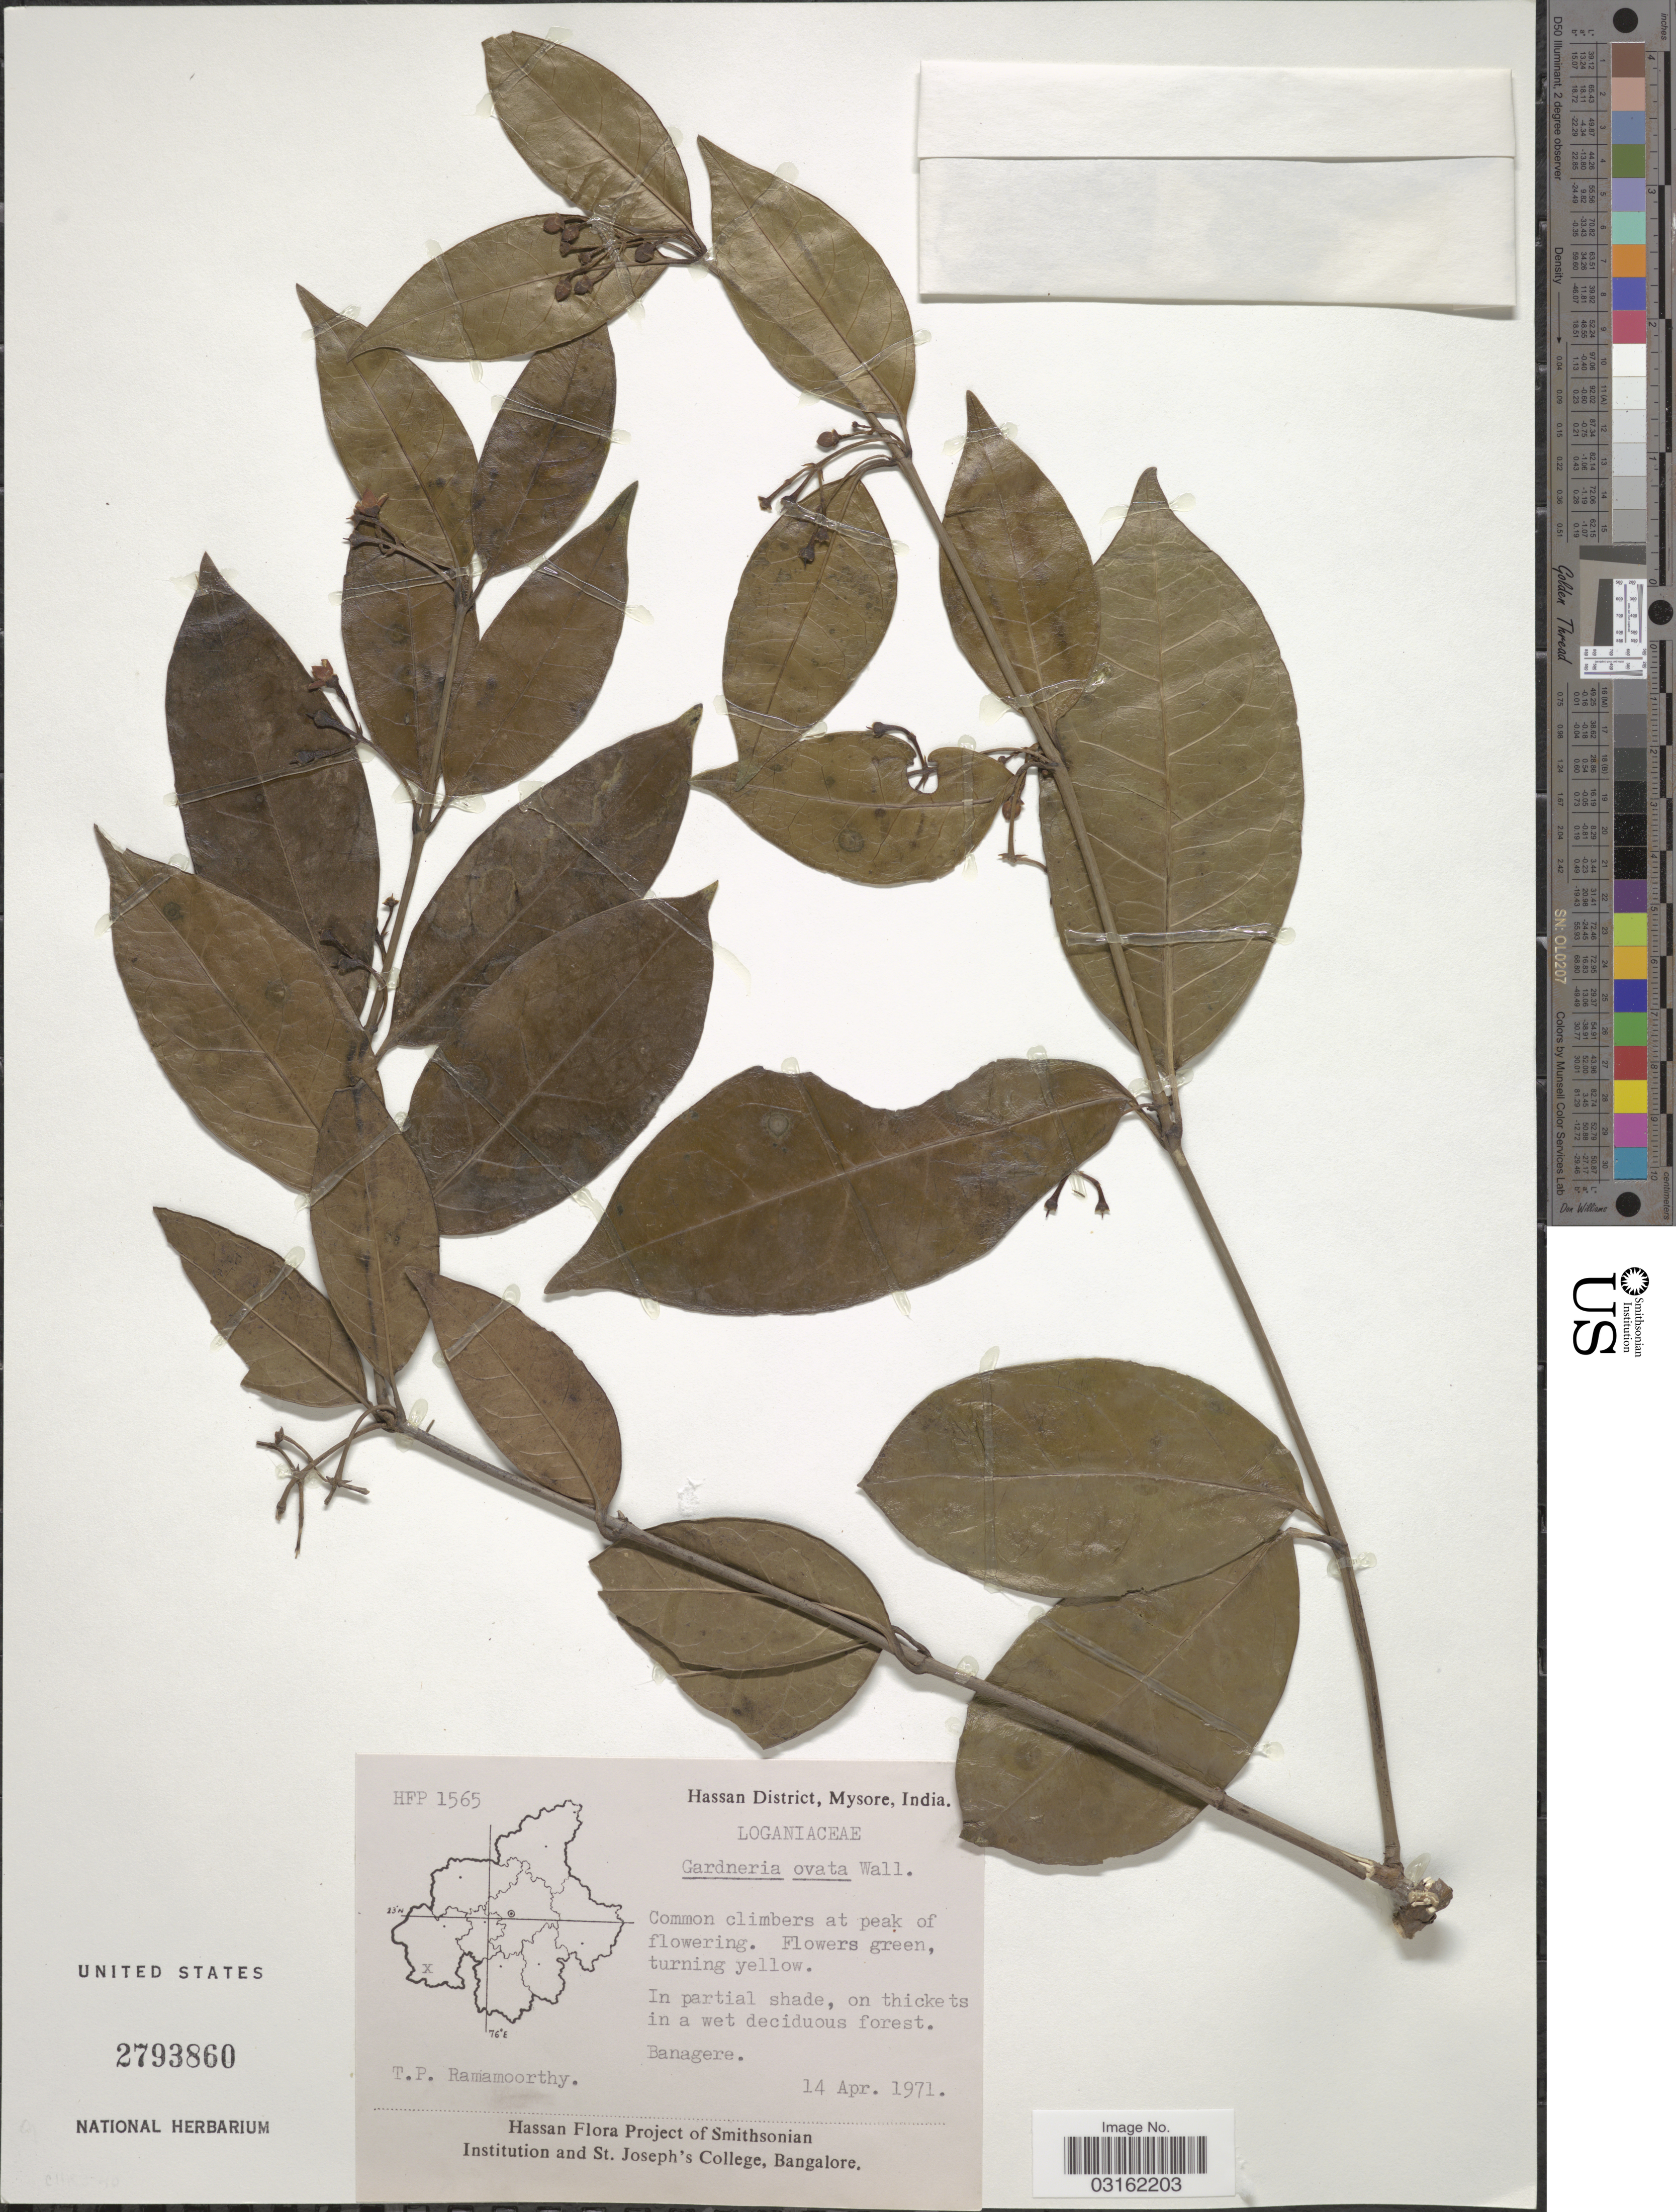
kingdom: Plantae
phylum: Tracheophyta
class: Magnoliopsida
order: Gentianales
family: Loganiaceae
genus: Gardneria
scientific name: Gardneria ovata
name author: Wall.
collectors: T. P. Ramamoorthy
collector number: HFP1565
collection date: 1971-04-14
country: India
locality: Hassan District, Mysore, Banagere.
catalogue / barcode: US 2793860